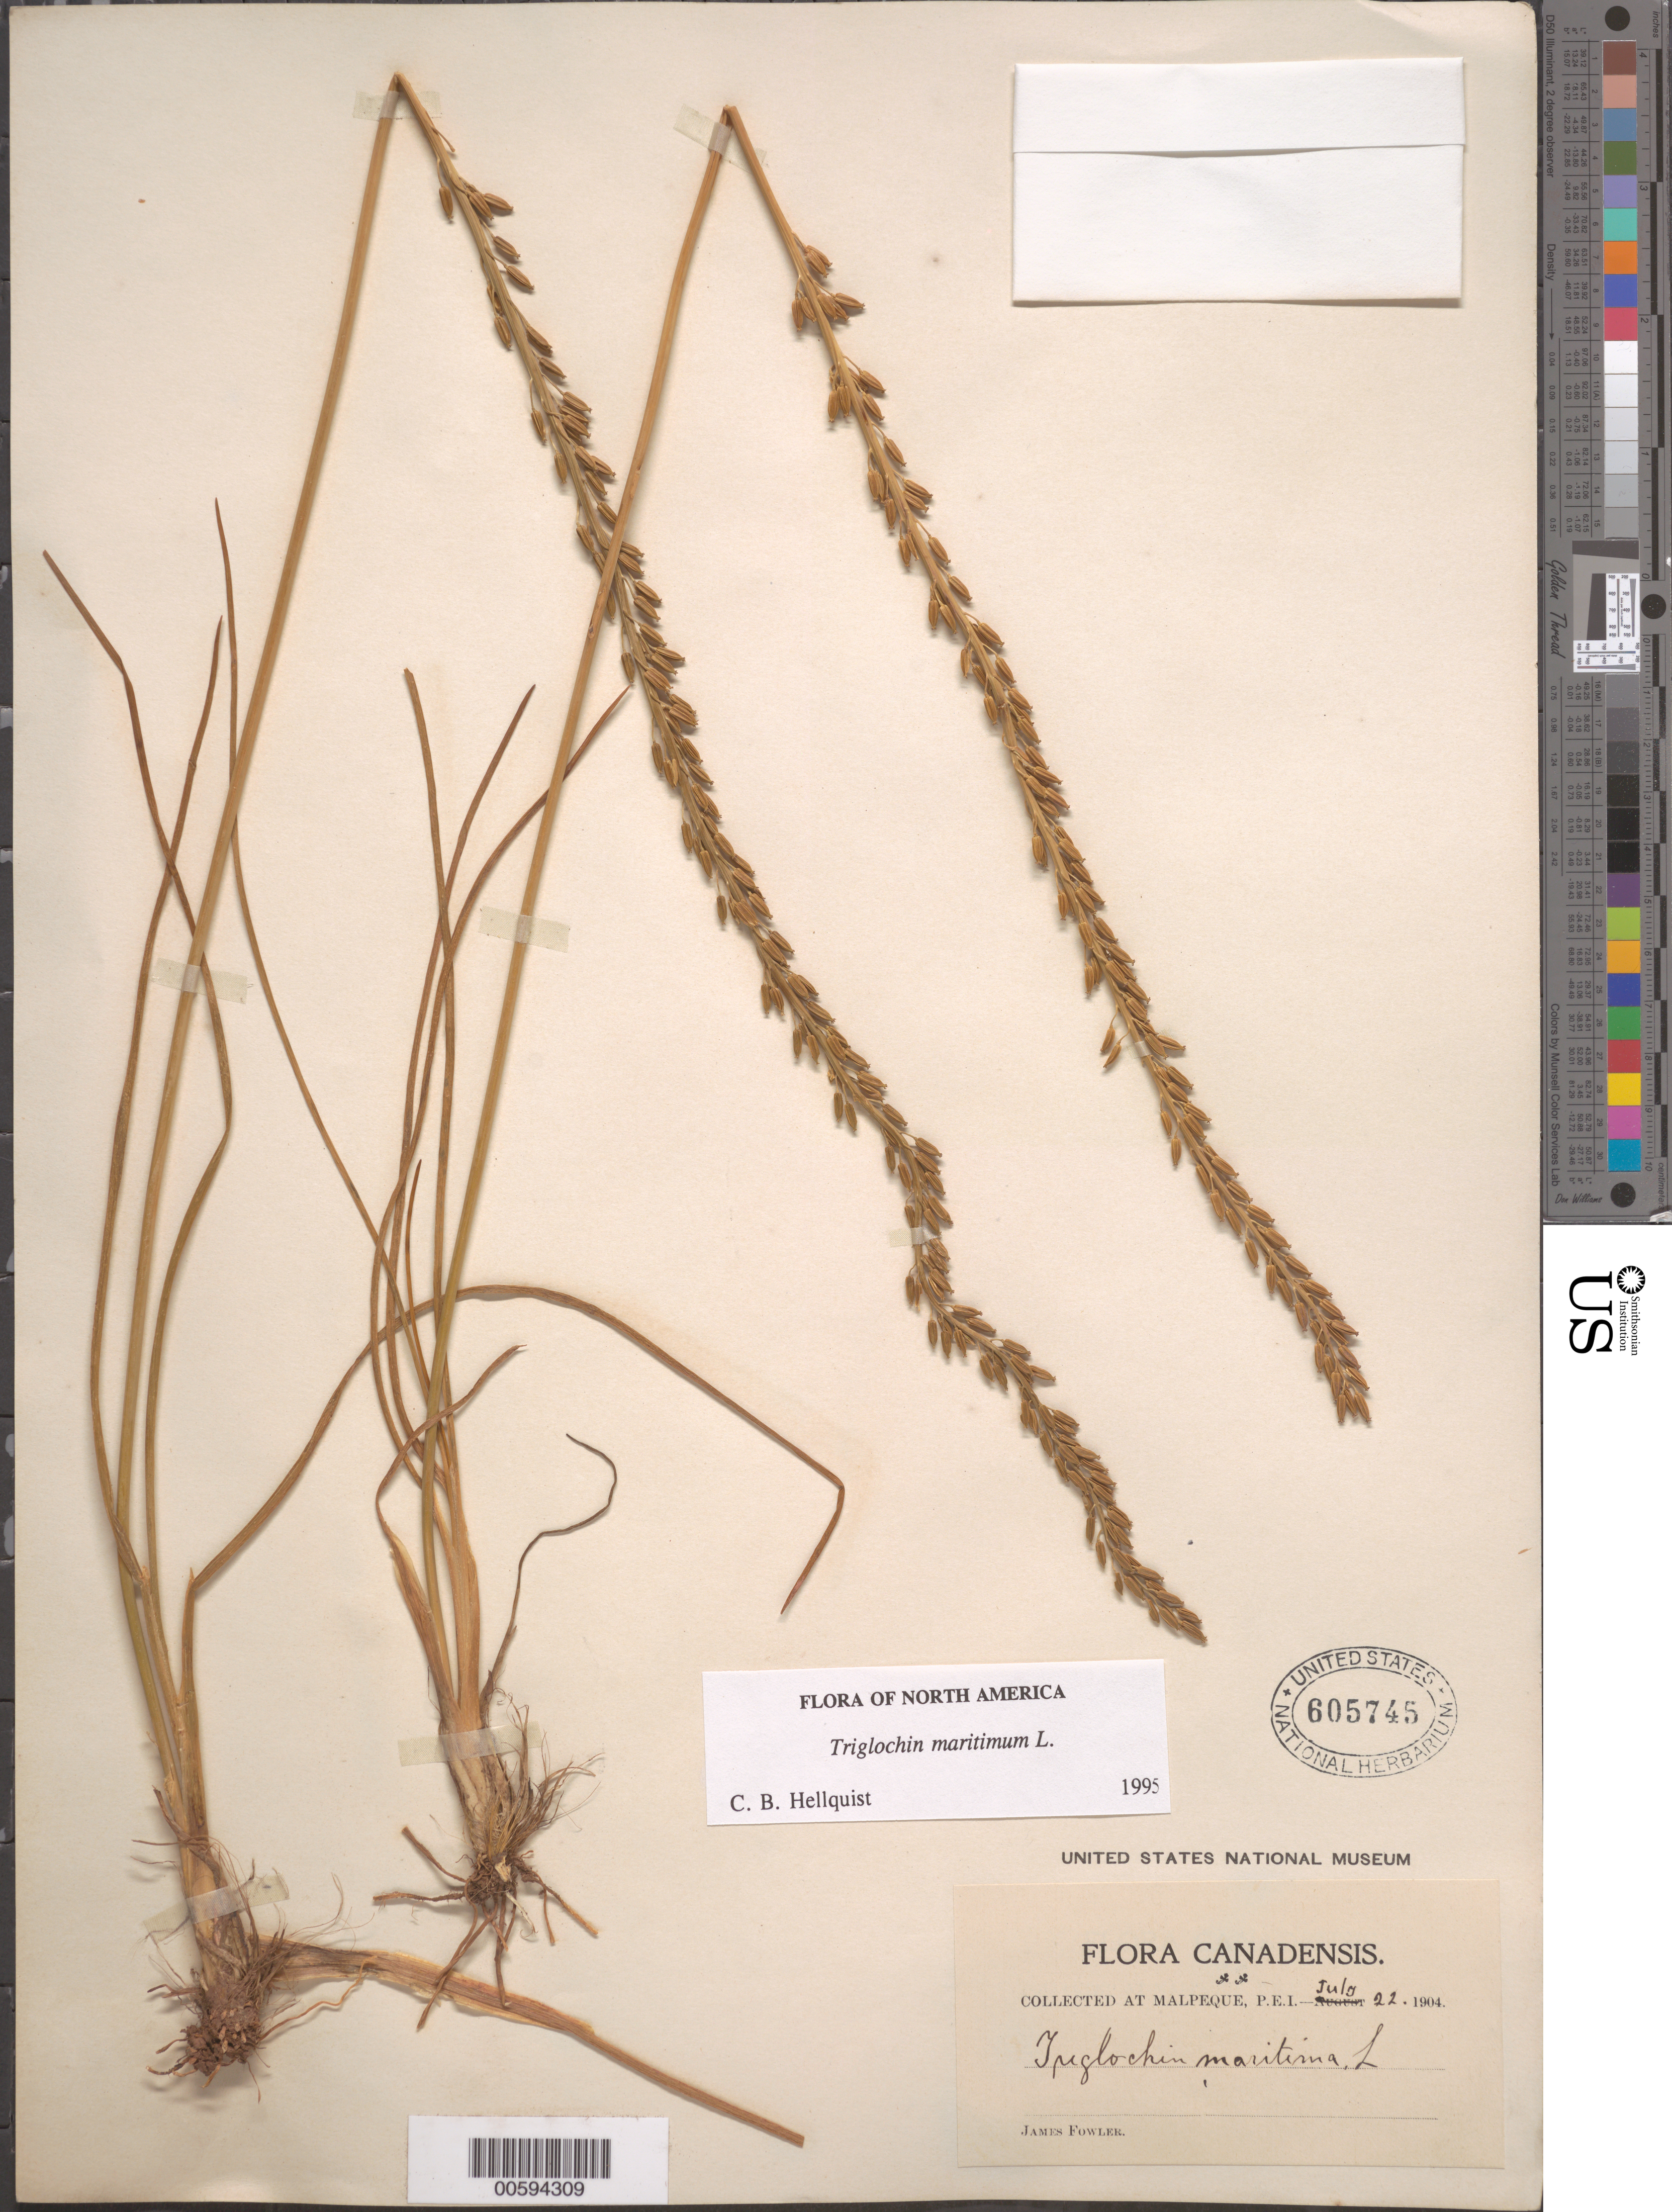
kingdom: Plantae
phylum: Tracheophyta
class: Liliopsida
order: Alismatales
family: Juncaginaceae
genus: Triglochin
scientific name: Triglochin maritima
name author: L.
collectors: J. P. Fowler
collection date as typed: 22 Jul 1904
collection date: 1904-07-22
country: Canada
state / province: Prince Edward Island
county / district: Prince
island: Prince Edward Island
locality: Malpeque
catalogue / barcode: US 605745